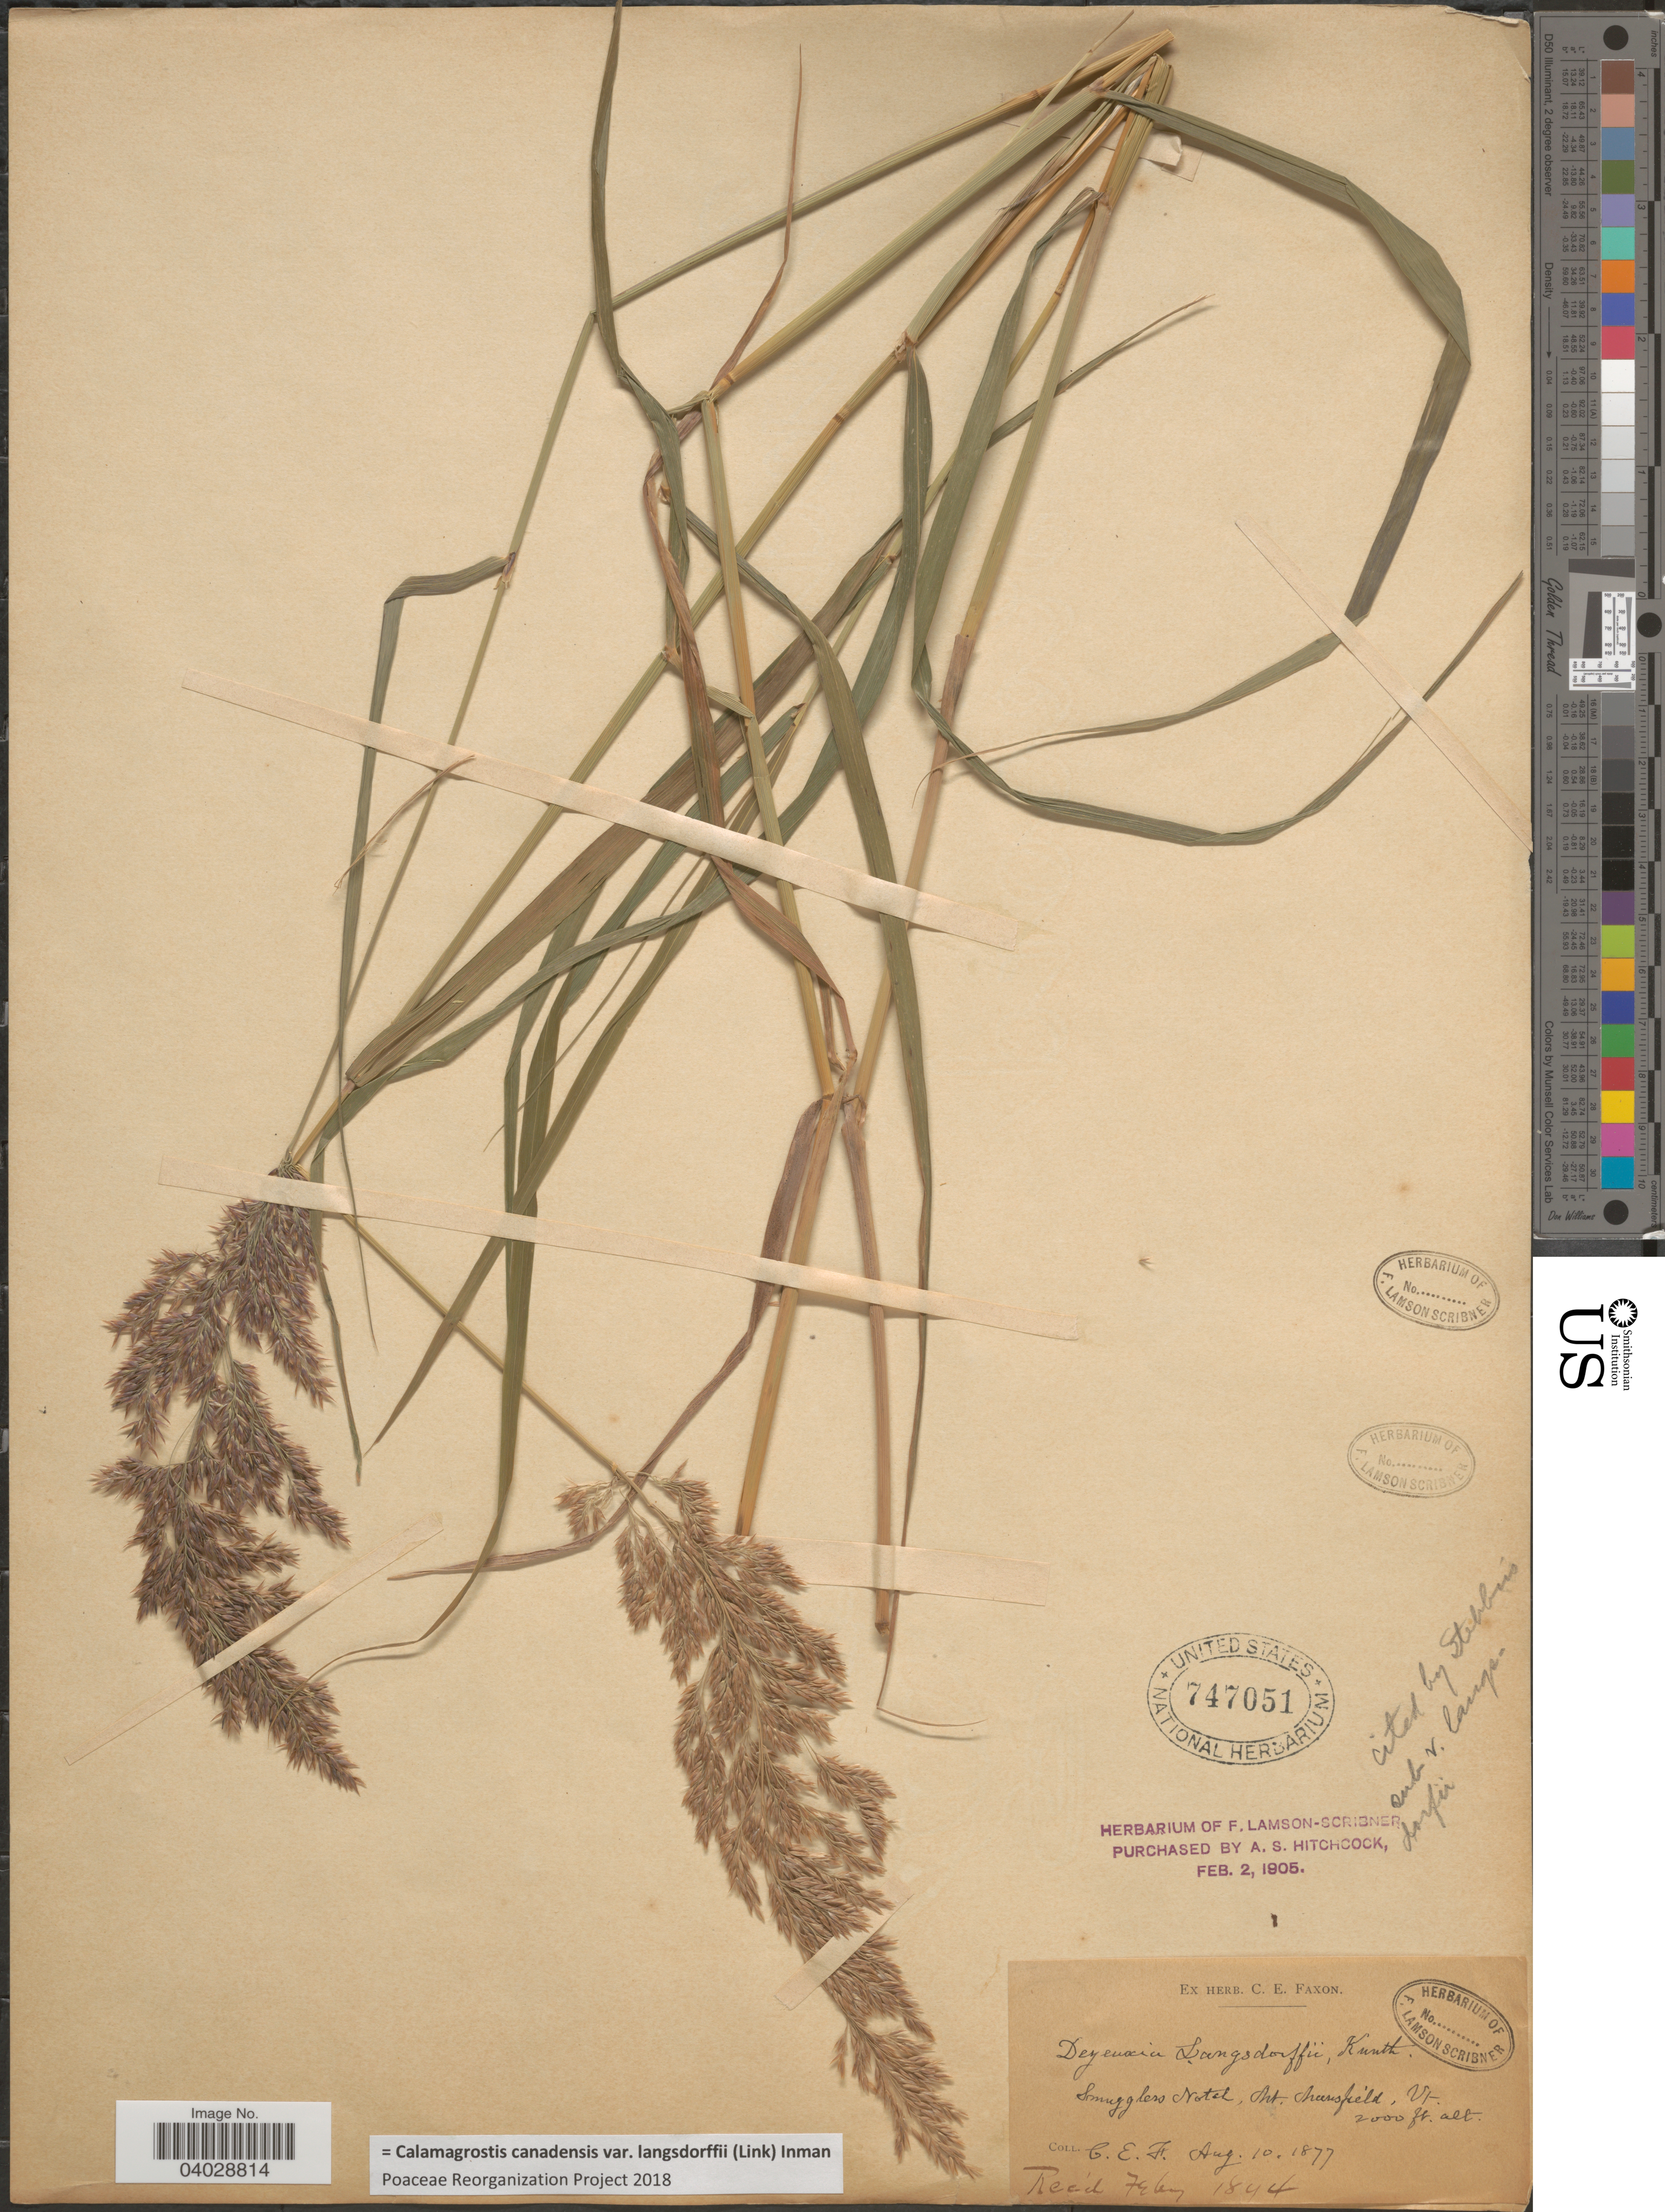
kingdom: Plantae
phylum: Tracheophyta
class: Liliopsida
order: Poales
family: Poaceae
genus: Calamagrostis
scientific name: Calamagrostis canadensis var. langsdorffii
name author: (Link) Inman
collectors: C. Faxon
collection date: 1877-08-10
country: United States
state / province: Vermont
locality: Smugglers Notch, Mt. Mansfield.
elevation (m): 610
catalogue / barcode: US 747051